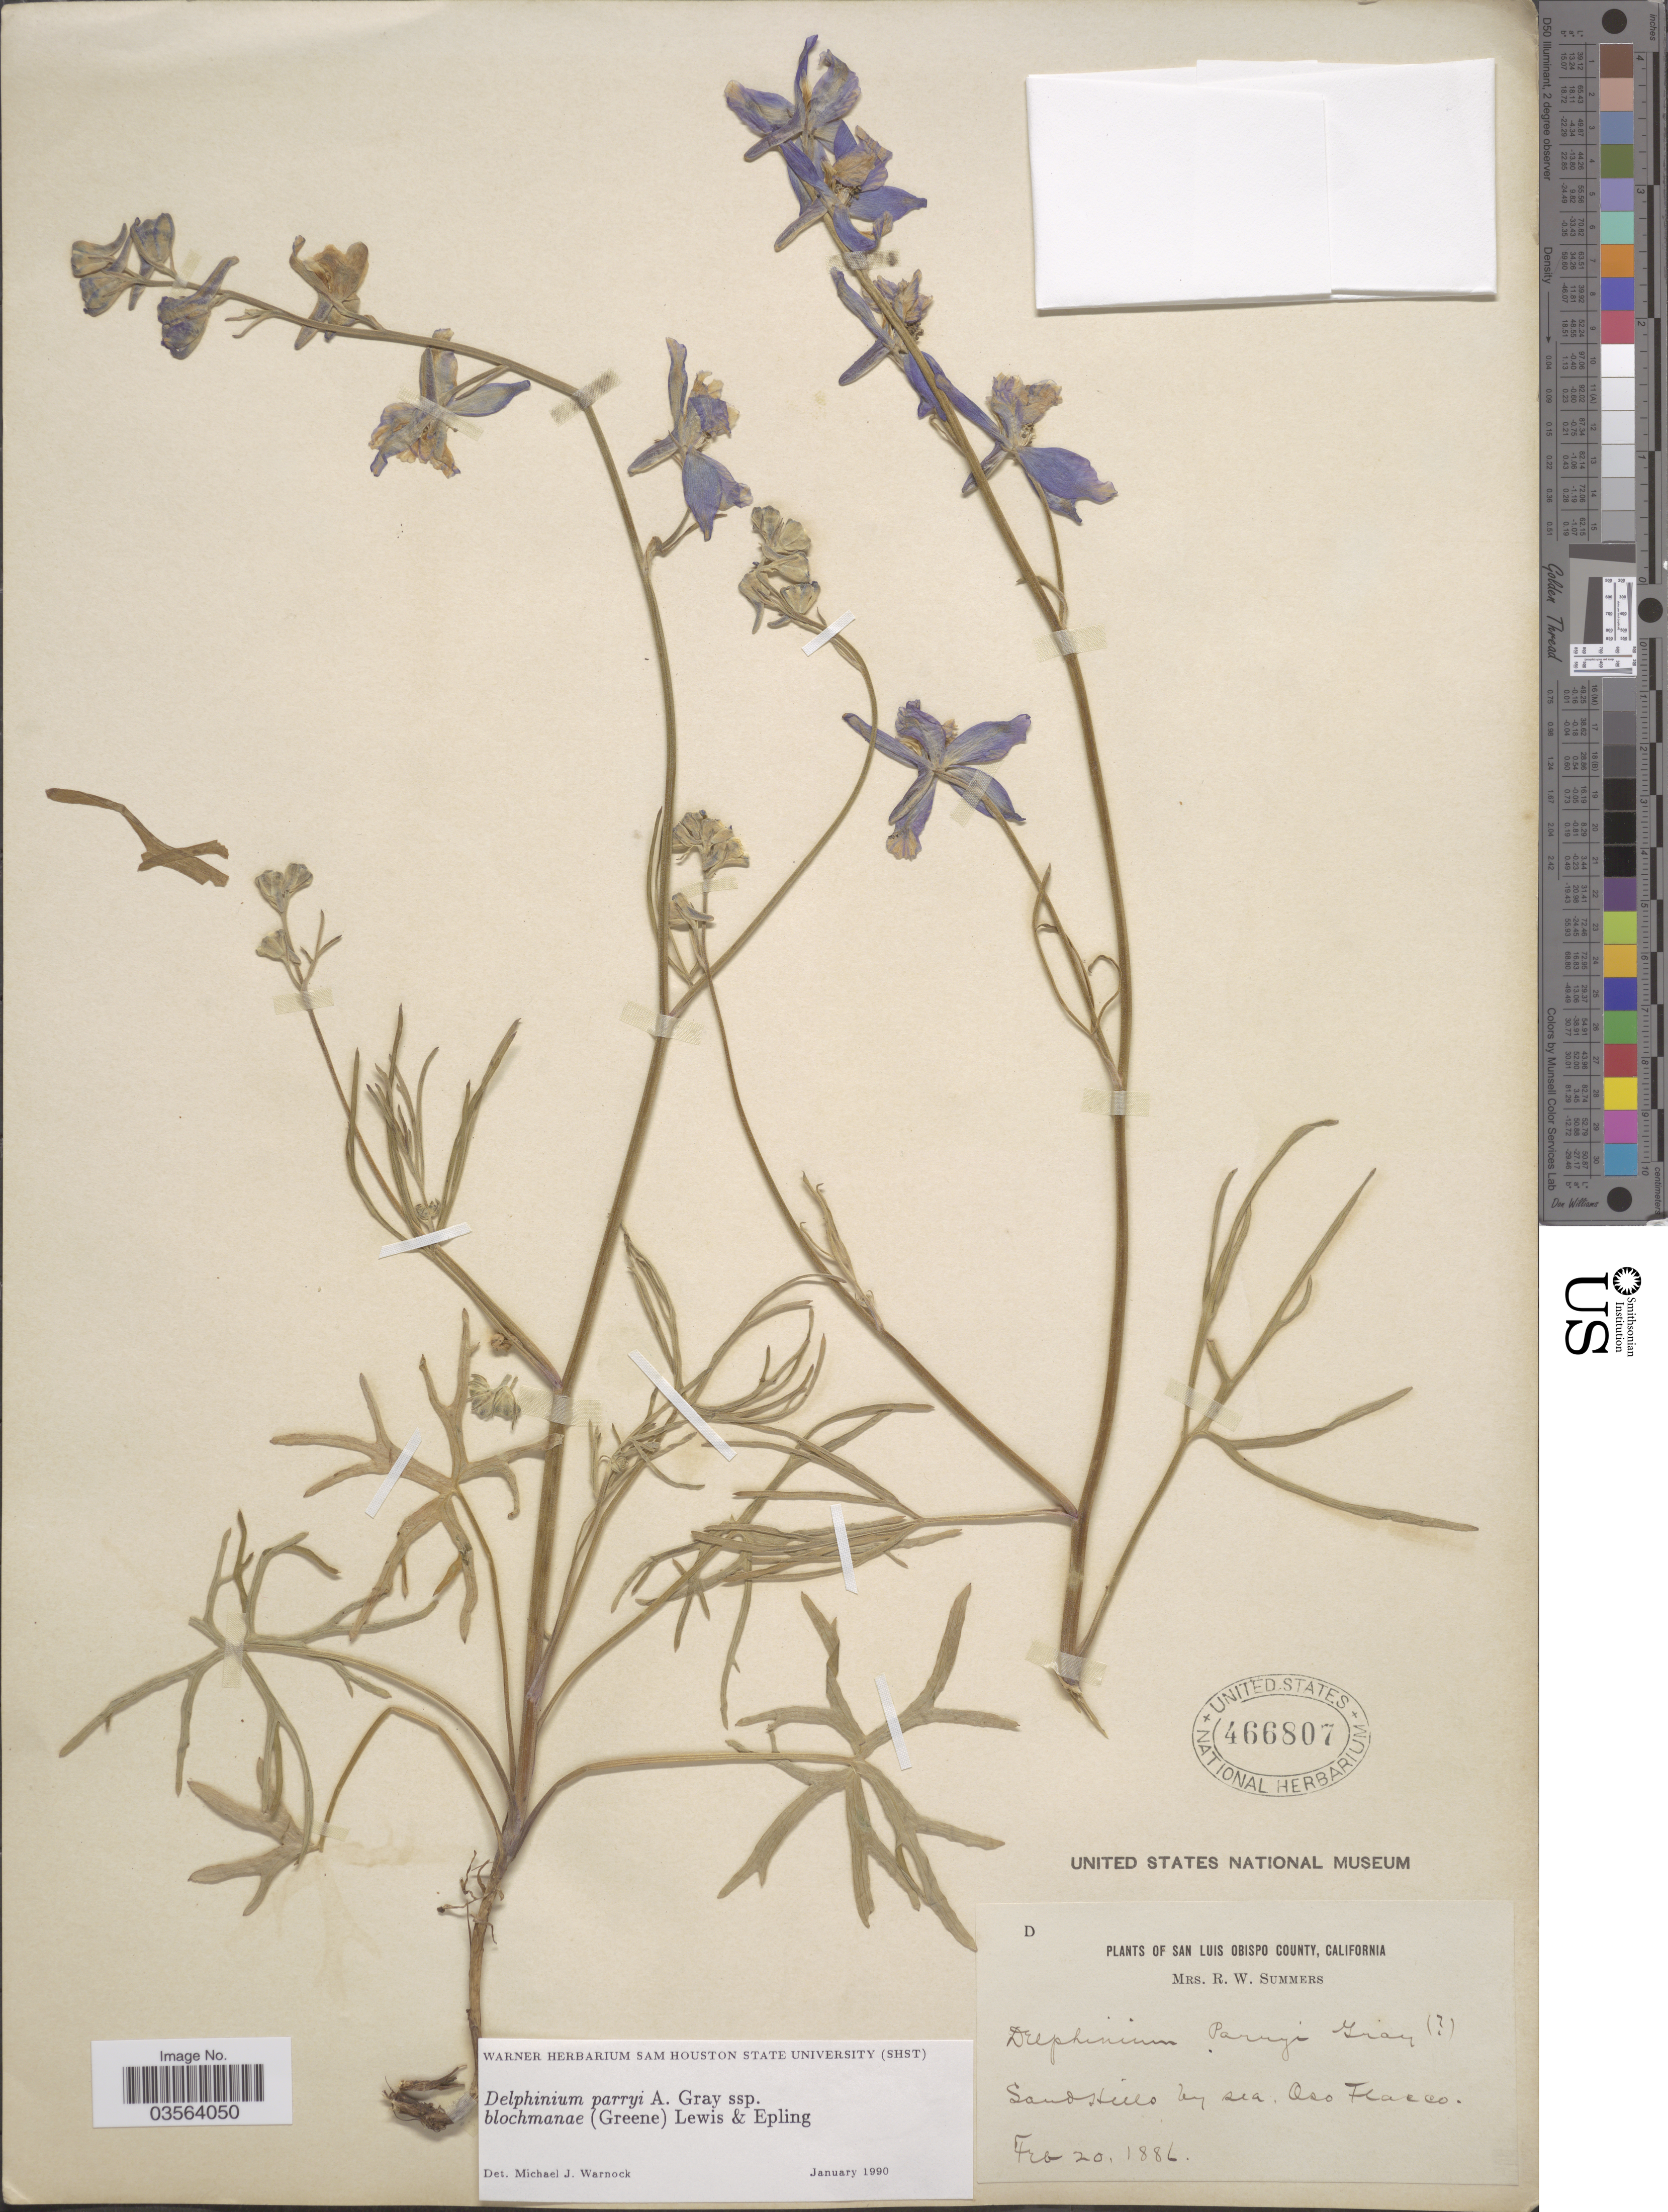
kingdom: Plantae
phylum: Tracheophyta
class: Magnoliopsida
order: Ranunculales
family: Ranunculaceae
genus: Delphinium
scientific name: Delphinium parryi subsp. blochmaniae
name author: A. Gray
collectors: R. Summers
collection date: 1886-02-20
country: United States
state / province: California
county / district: San Luis Obispo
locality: San Luis Obispo County. Oso Flacco.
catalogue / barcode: US 466807